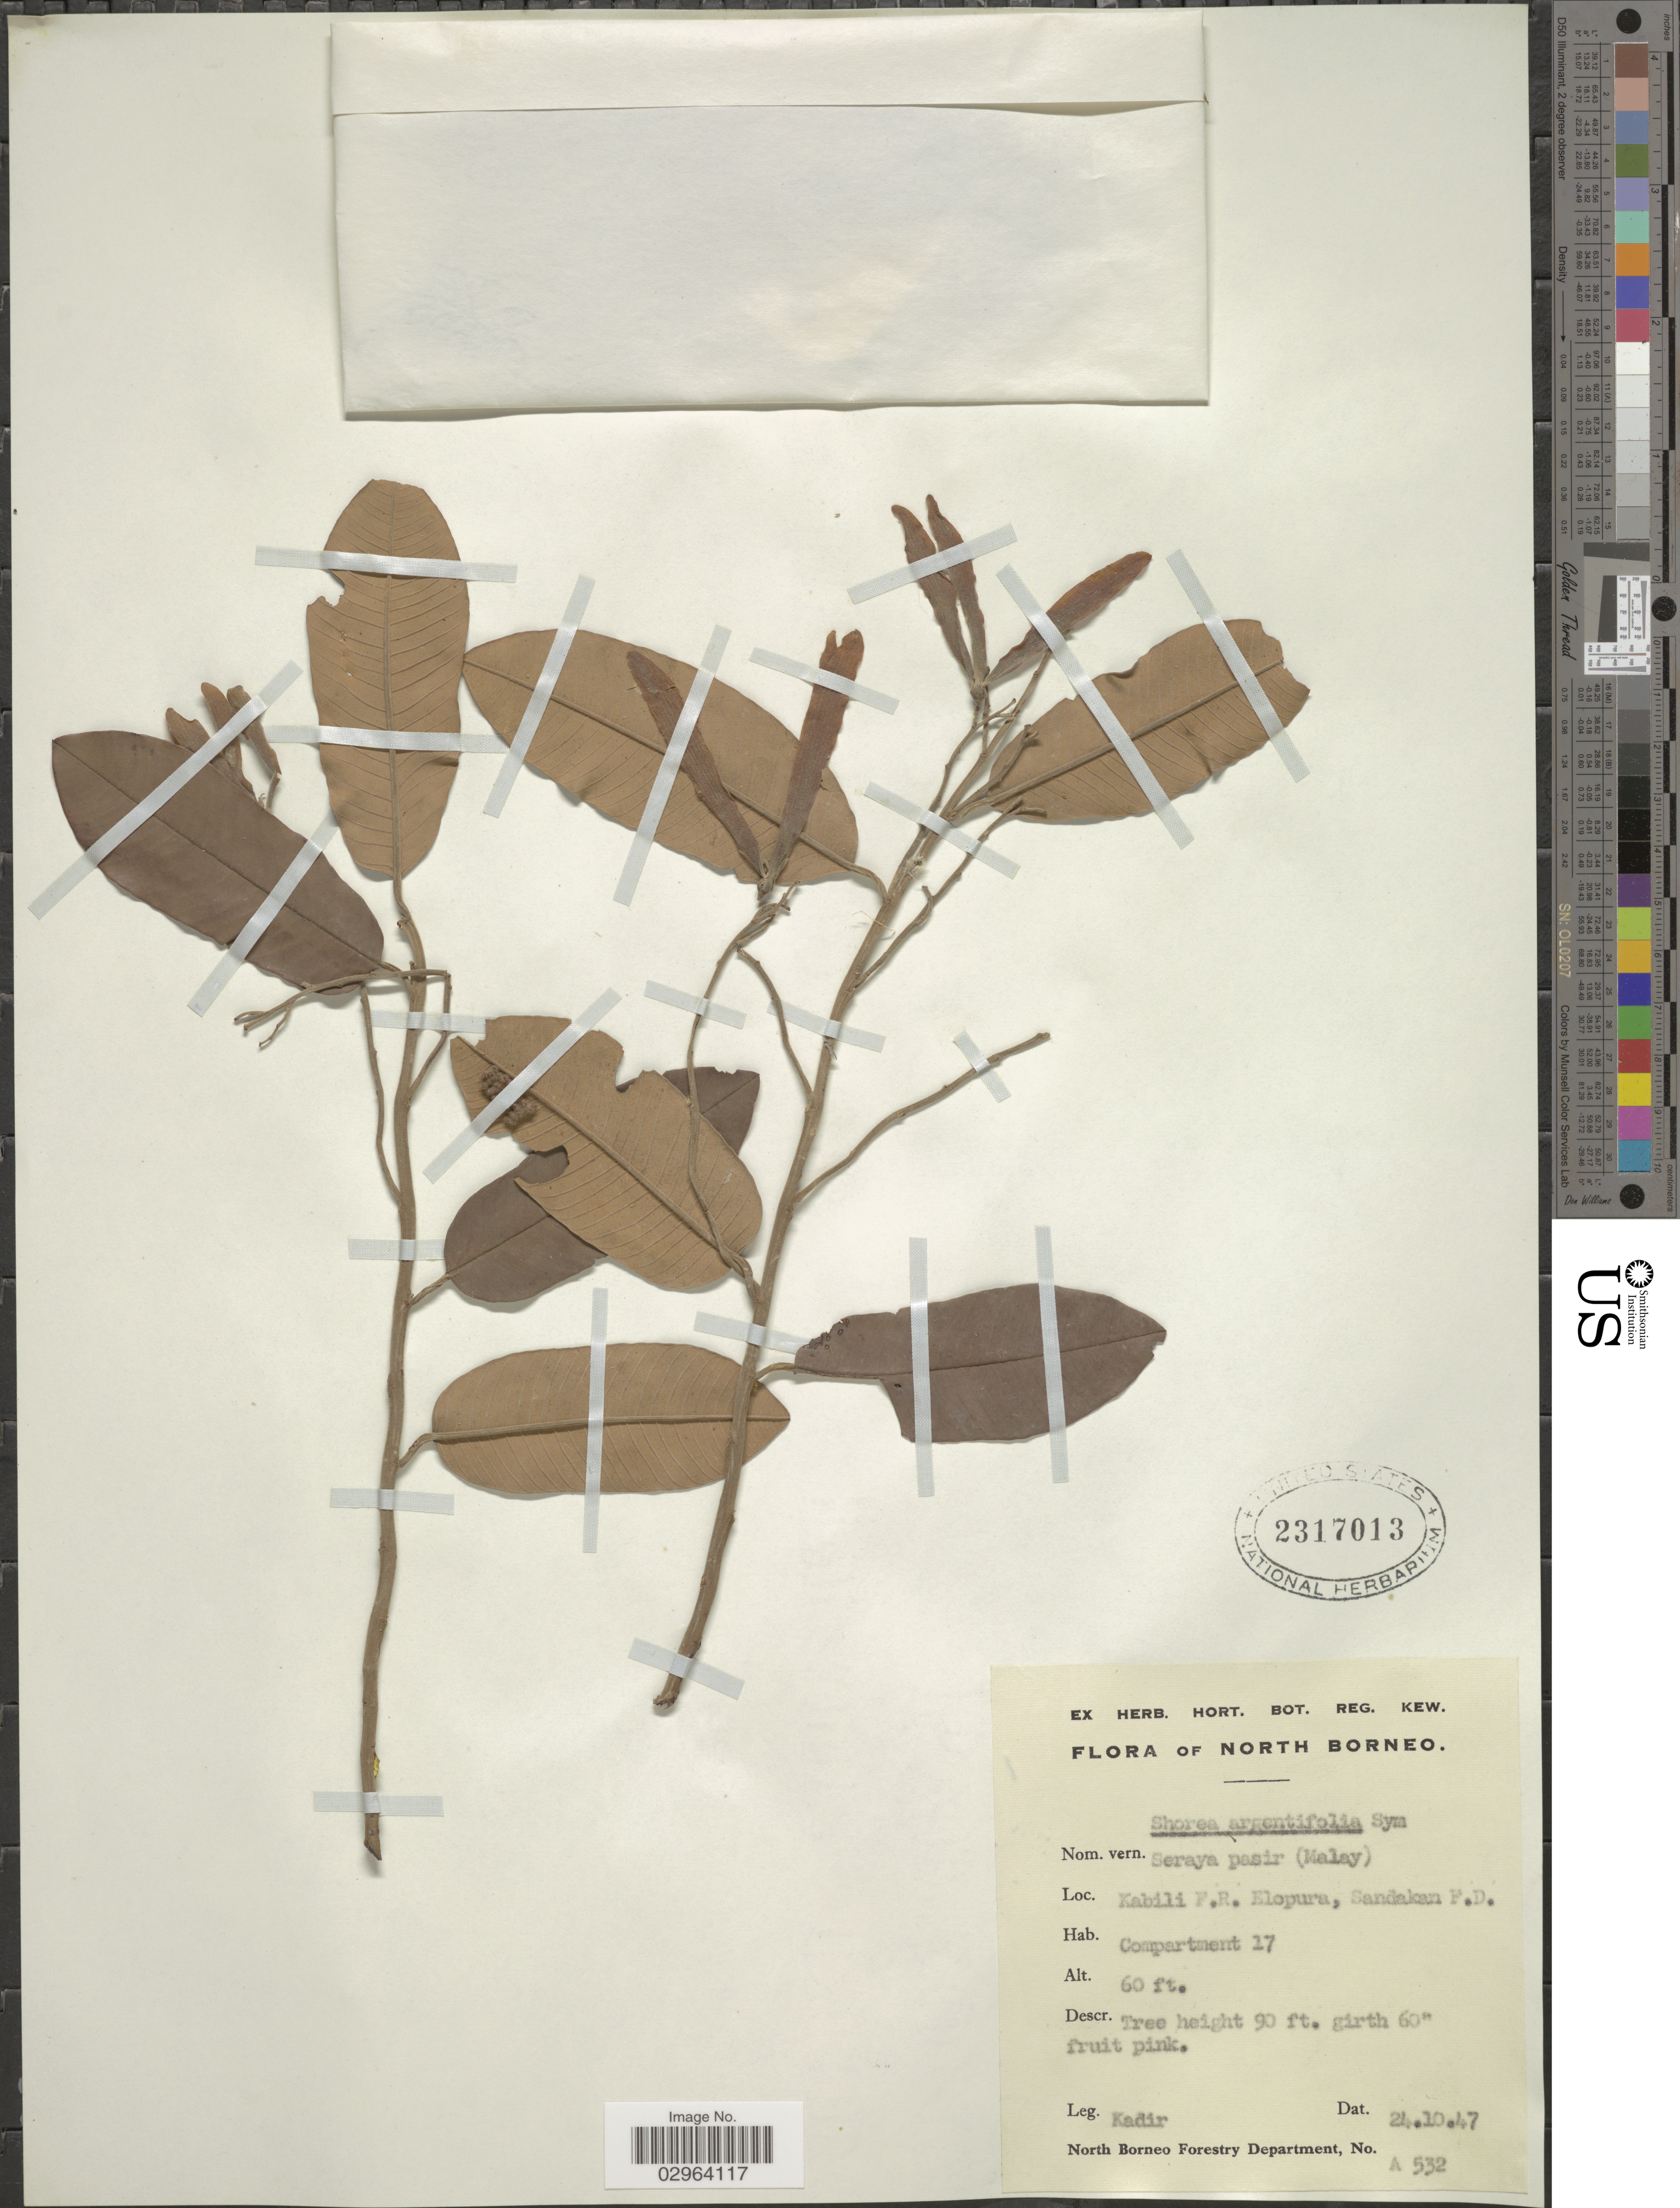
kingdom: Plantae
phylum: Tracheophyta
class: Magnoliopsida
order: Malvales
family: Dipterocarpaceae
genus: Rubroshorea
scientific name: Rubroshorea argentifolia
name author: (Symington) P.S. Ashton & J. Heck.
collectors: -. Kadir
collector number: A 535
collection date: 1947-10-24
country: Malaysia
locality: North Borneo. Kabili F.R. Elopura, Sandakan F.D. Compartment 17.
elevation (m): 18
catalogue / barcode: US 2317013